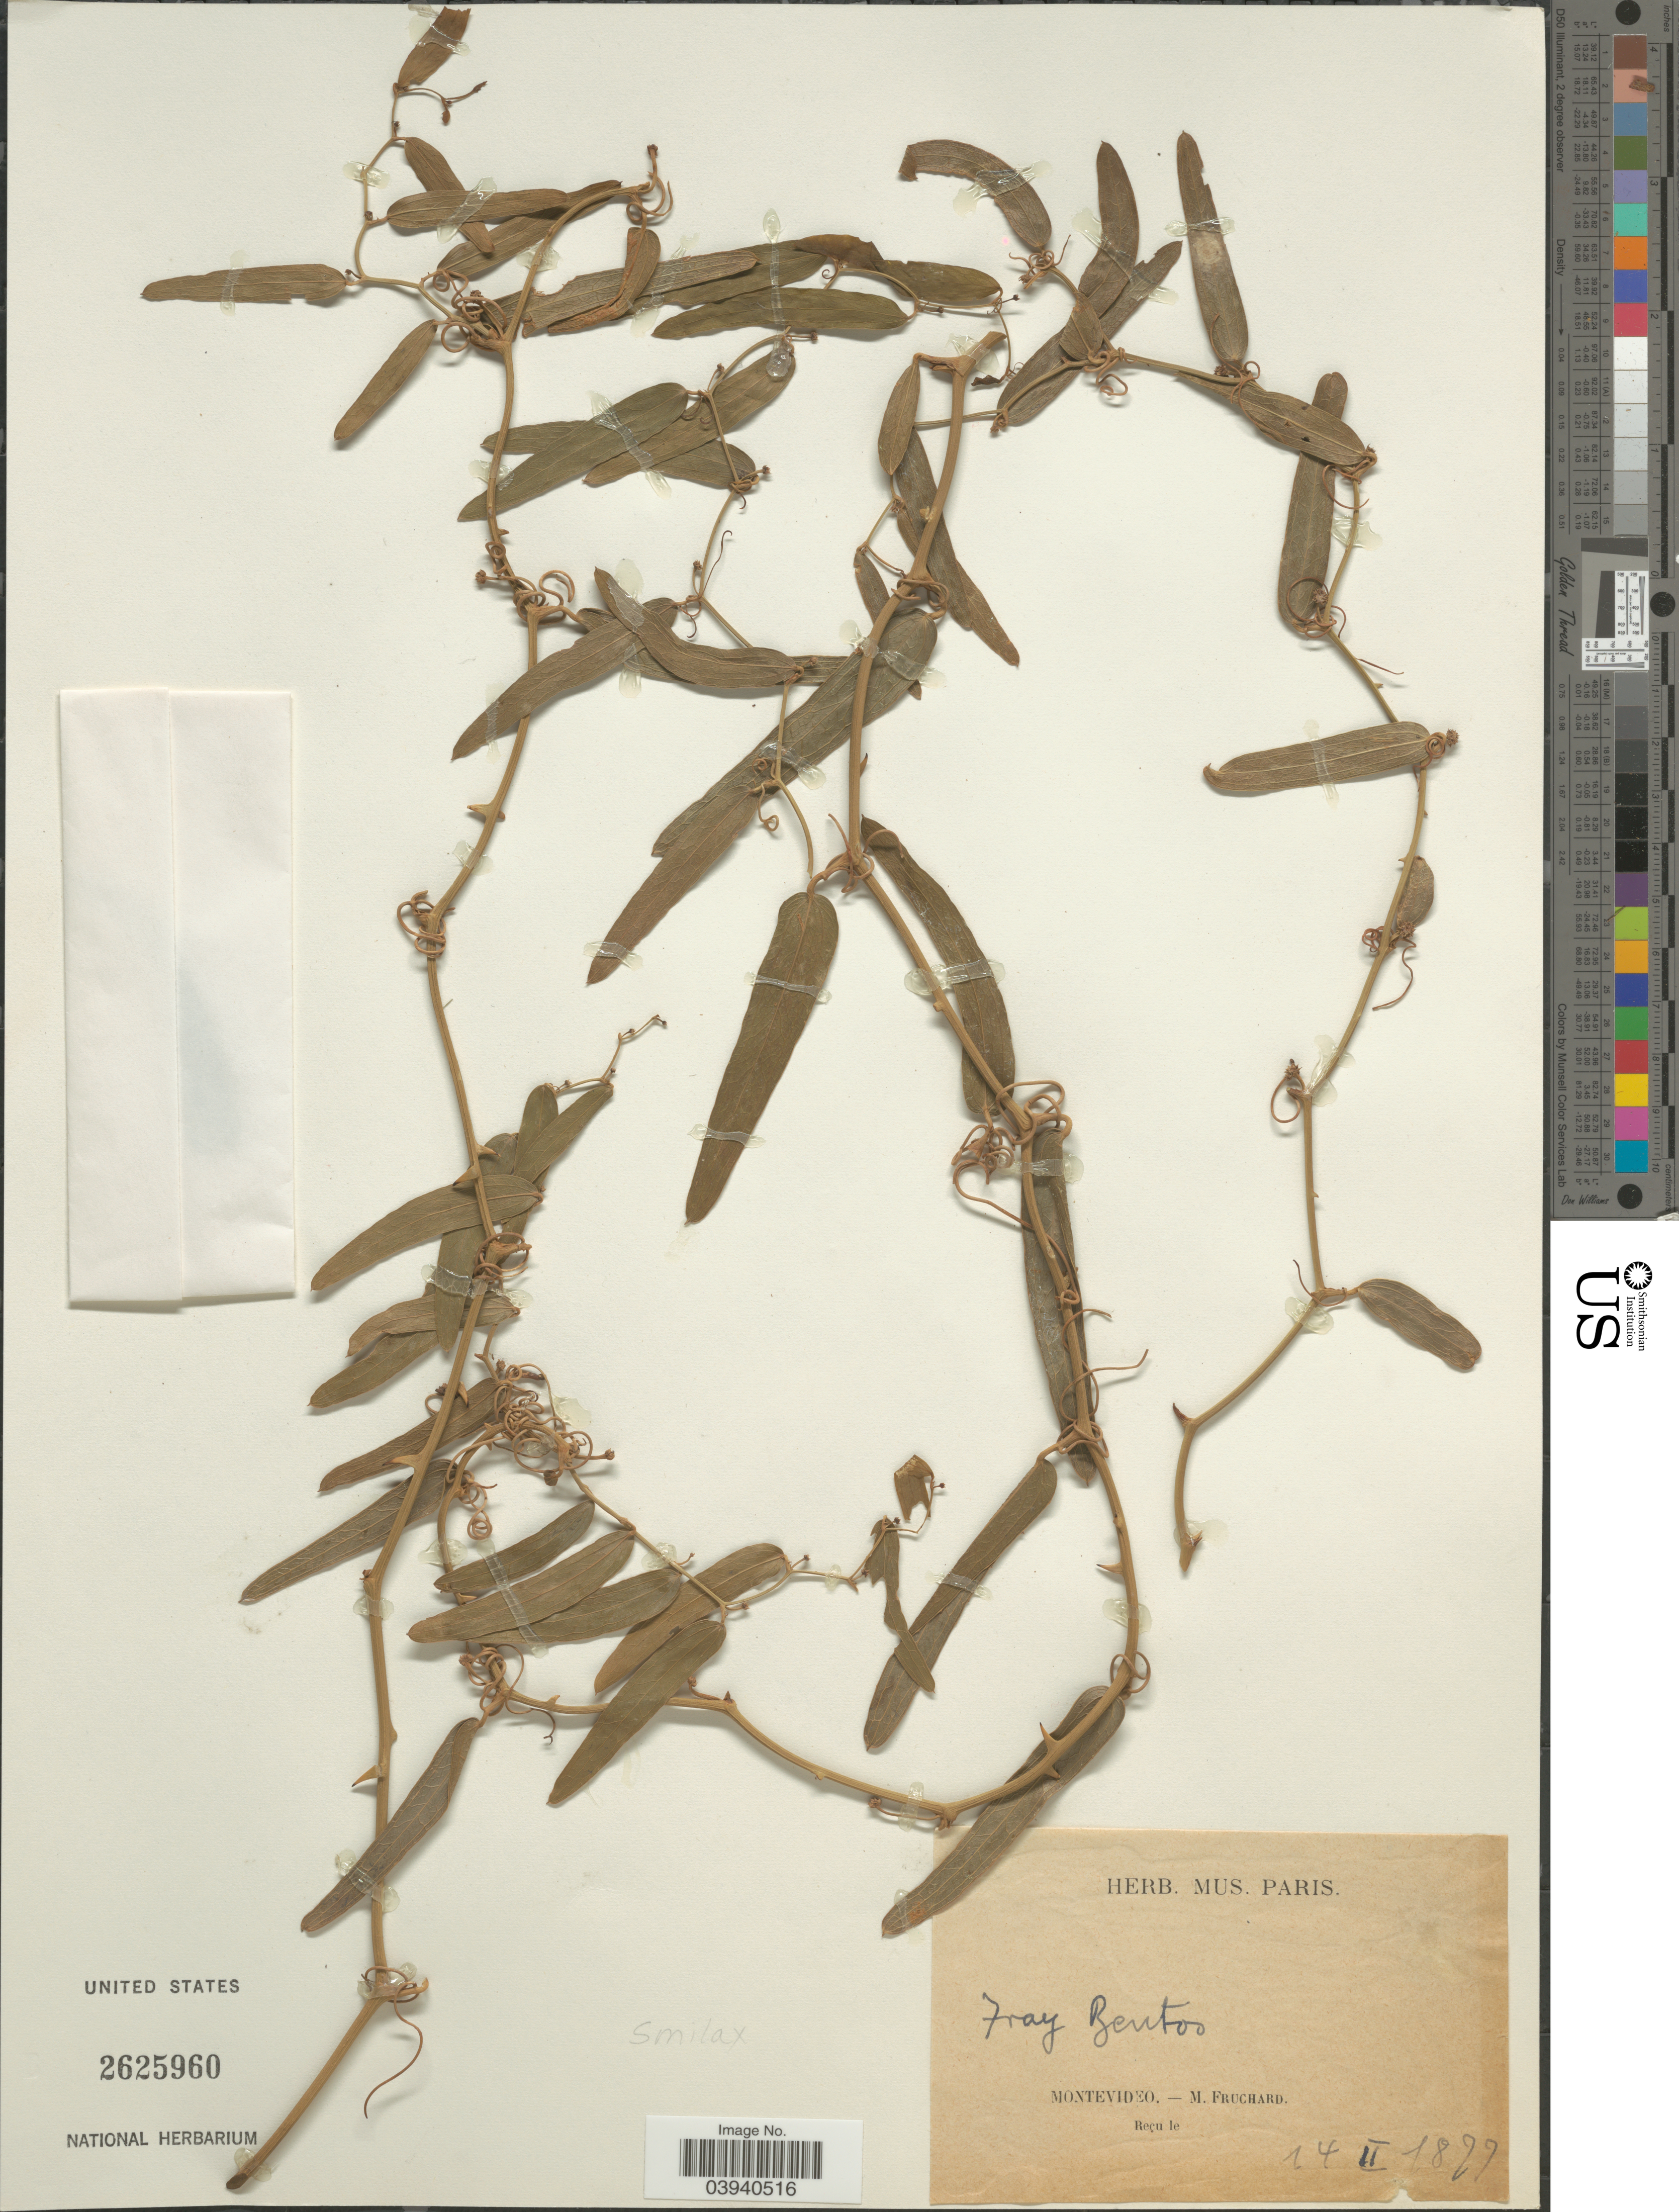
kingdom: Plantae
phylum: Tracheophyta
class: Liliopsida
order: Liliales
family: Smilacaceae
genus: Smilax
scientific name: Smilax sp.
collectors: M. Fruchard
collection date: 1877-02-14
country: Uruguay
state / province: Montevideo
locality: Fray Bentos.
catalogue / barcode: US 2625960